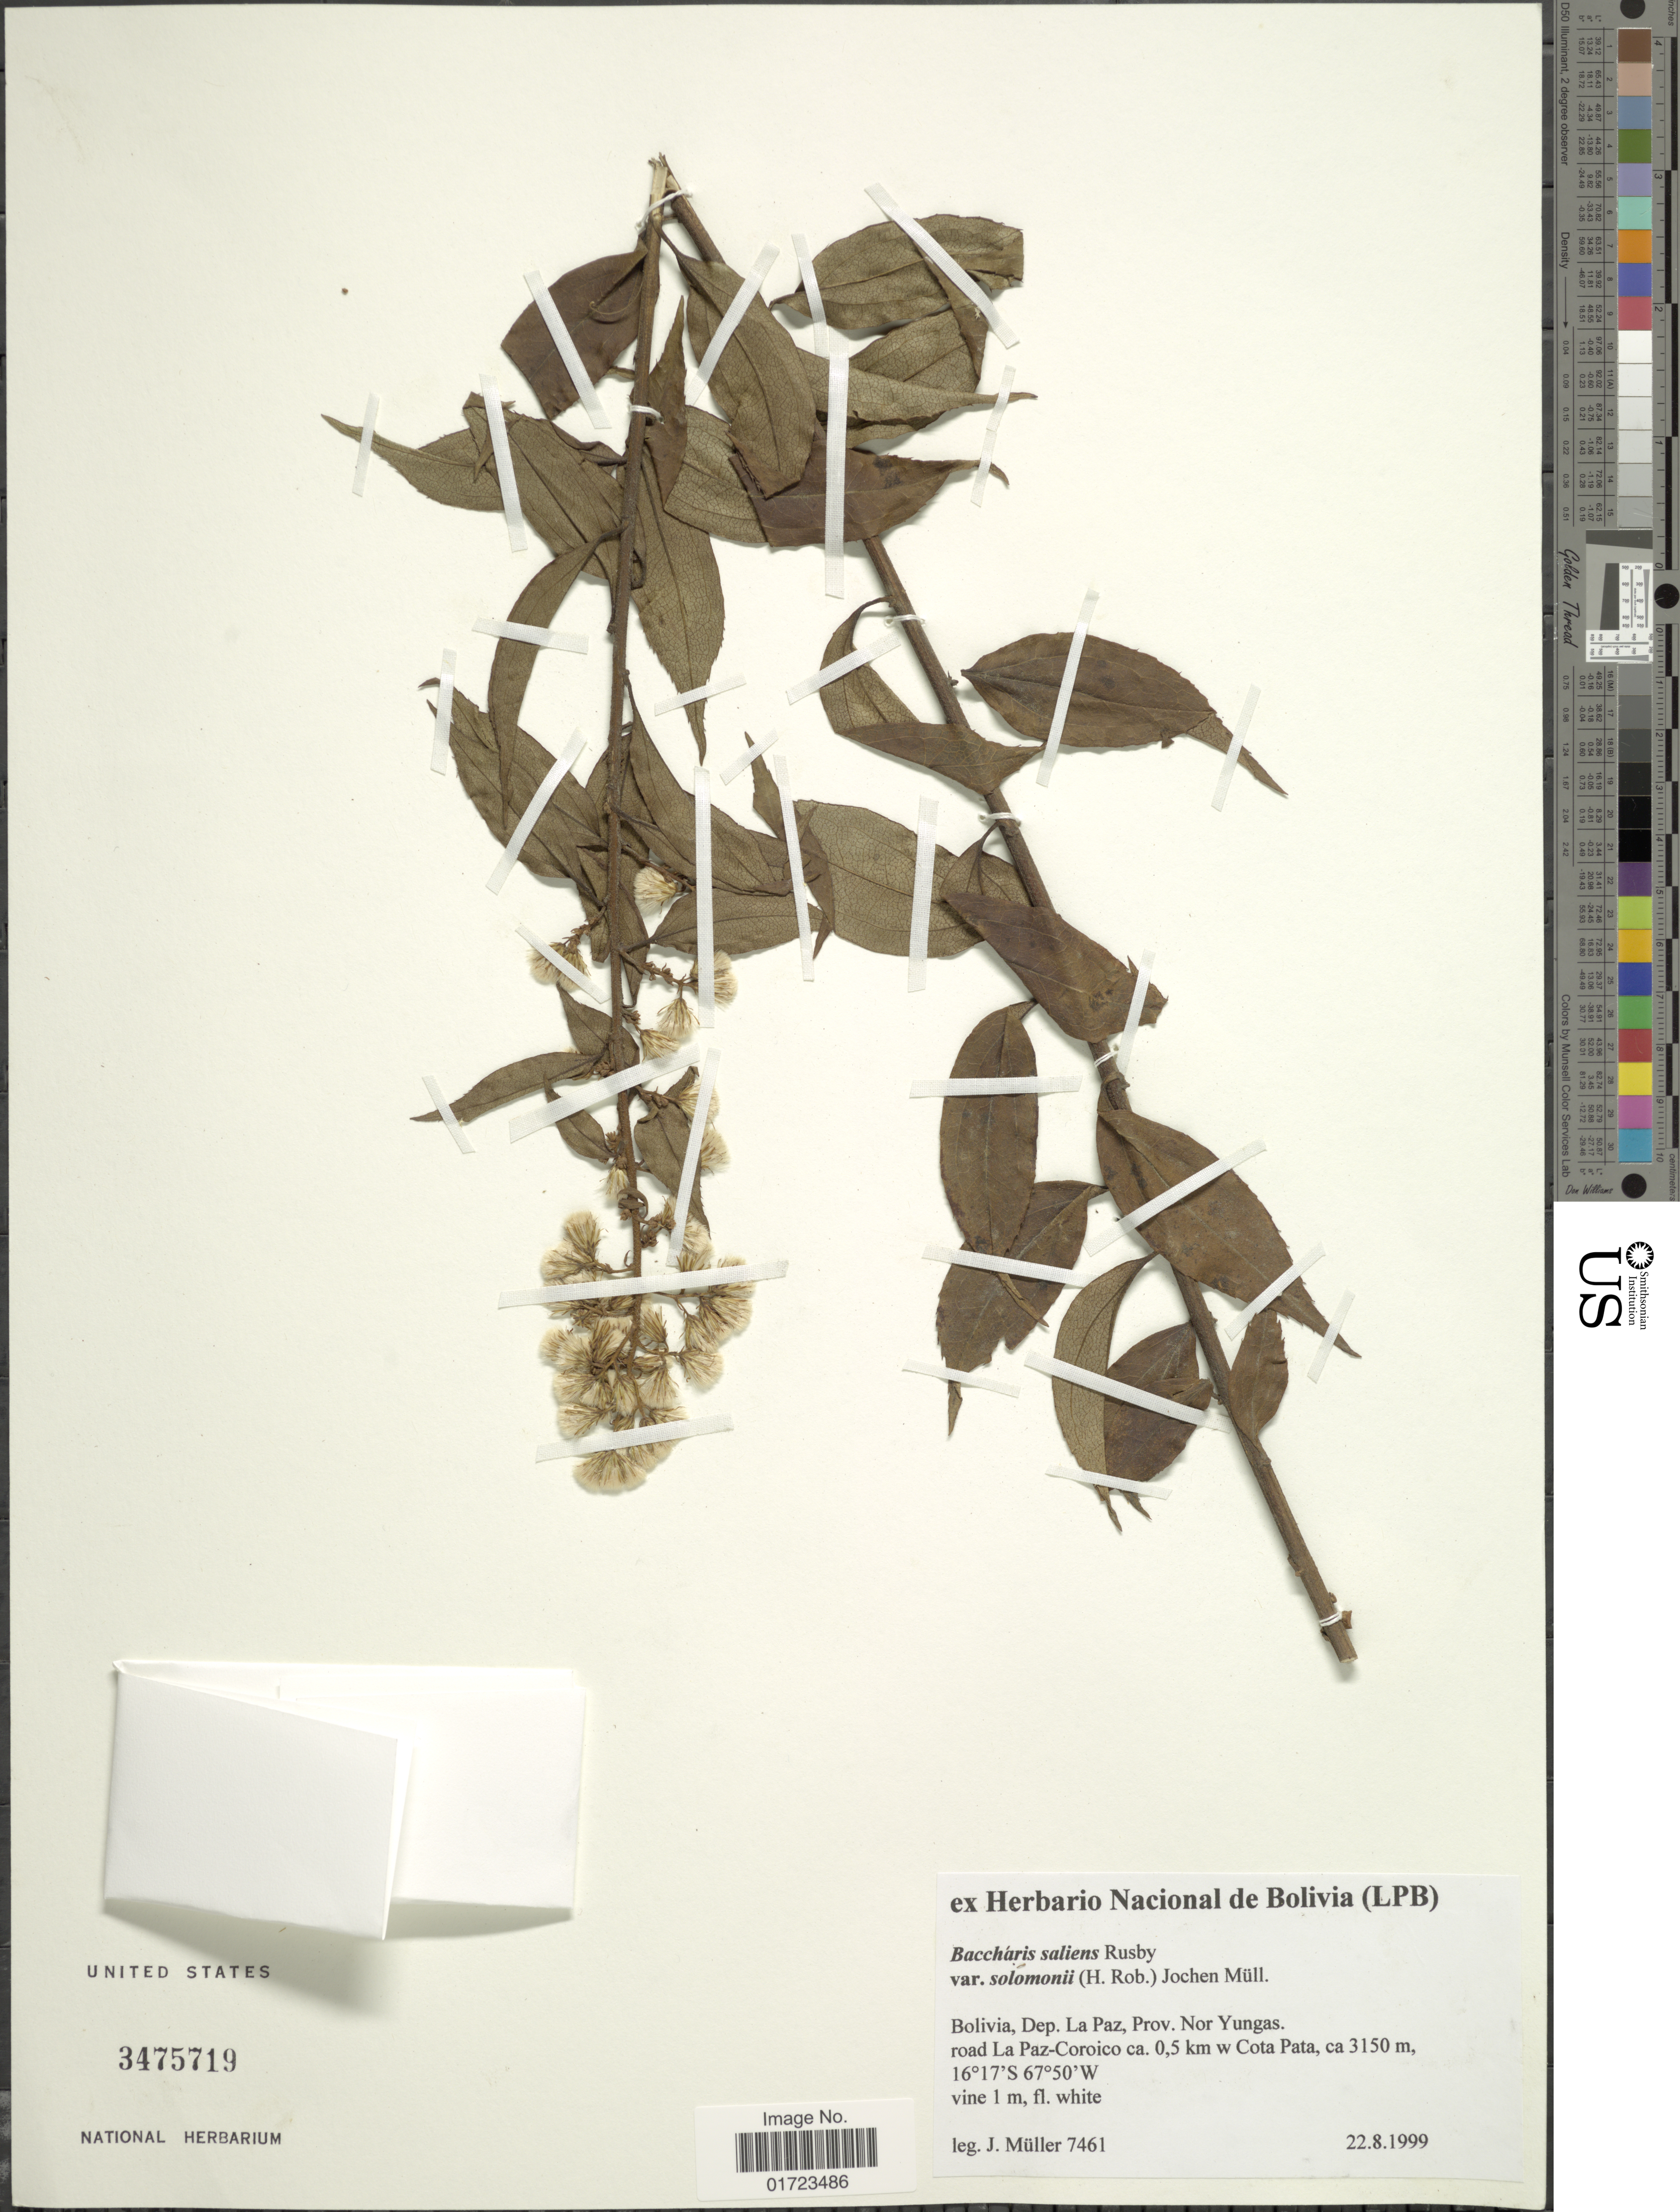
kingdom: Plantae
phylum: Tracheophyta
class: Magnoliopsida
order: Asterales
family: Asteraceae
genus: Baccharis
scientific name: Baccharis saliens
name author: Rusby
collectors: J. Müller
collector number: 7461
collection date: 1999-08-22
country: Bolivia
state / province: La Paz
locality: Bolivia, Dep. La Paz. Prov. Nor Yungas. road La Paz La Paz-Coroio ca. 0.5 km w Cota Pata.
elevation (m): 3150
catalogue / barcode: US 3475719